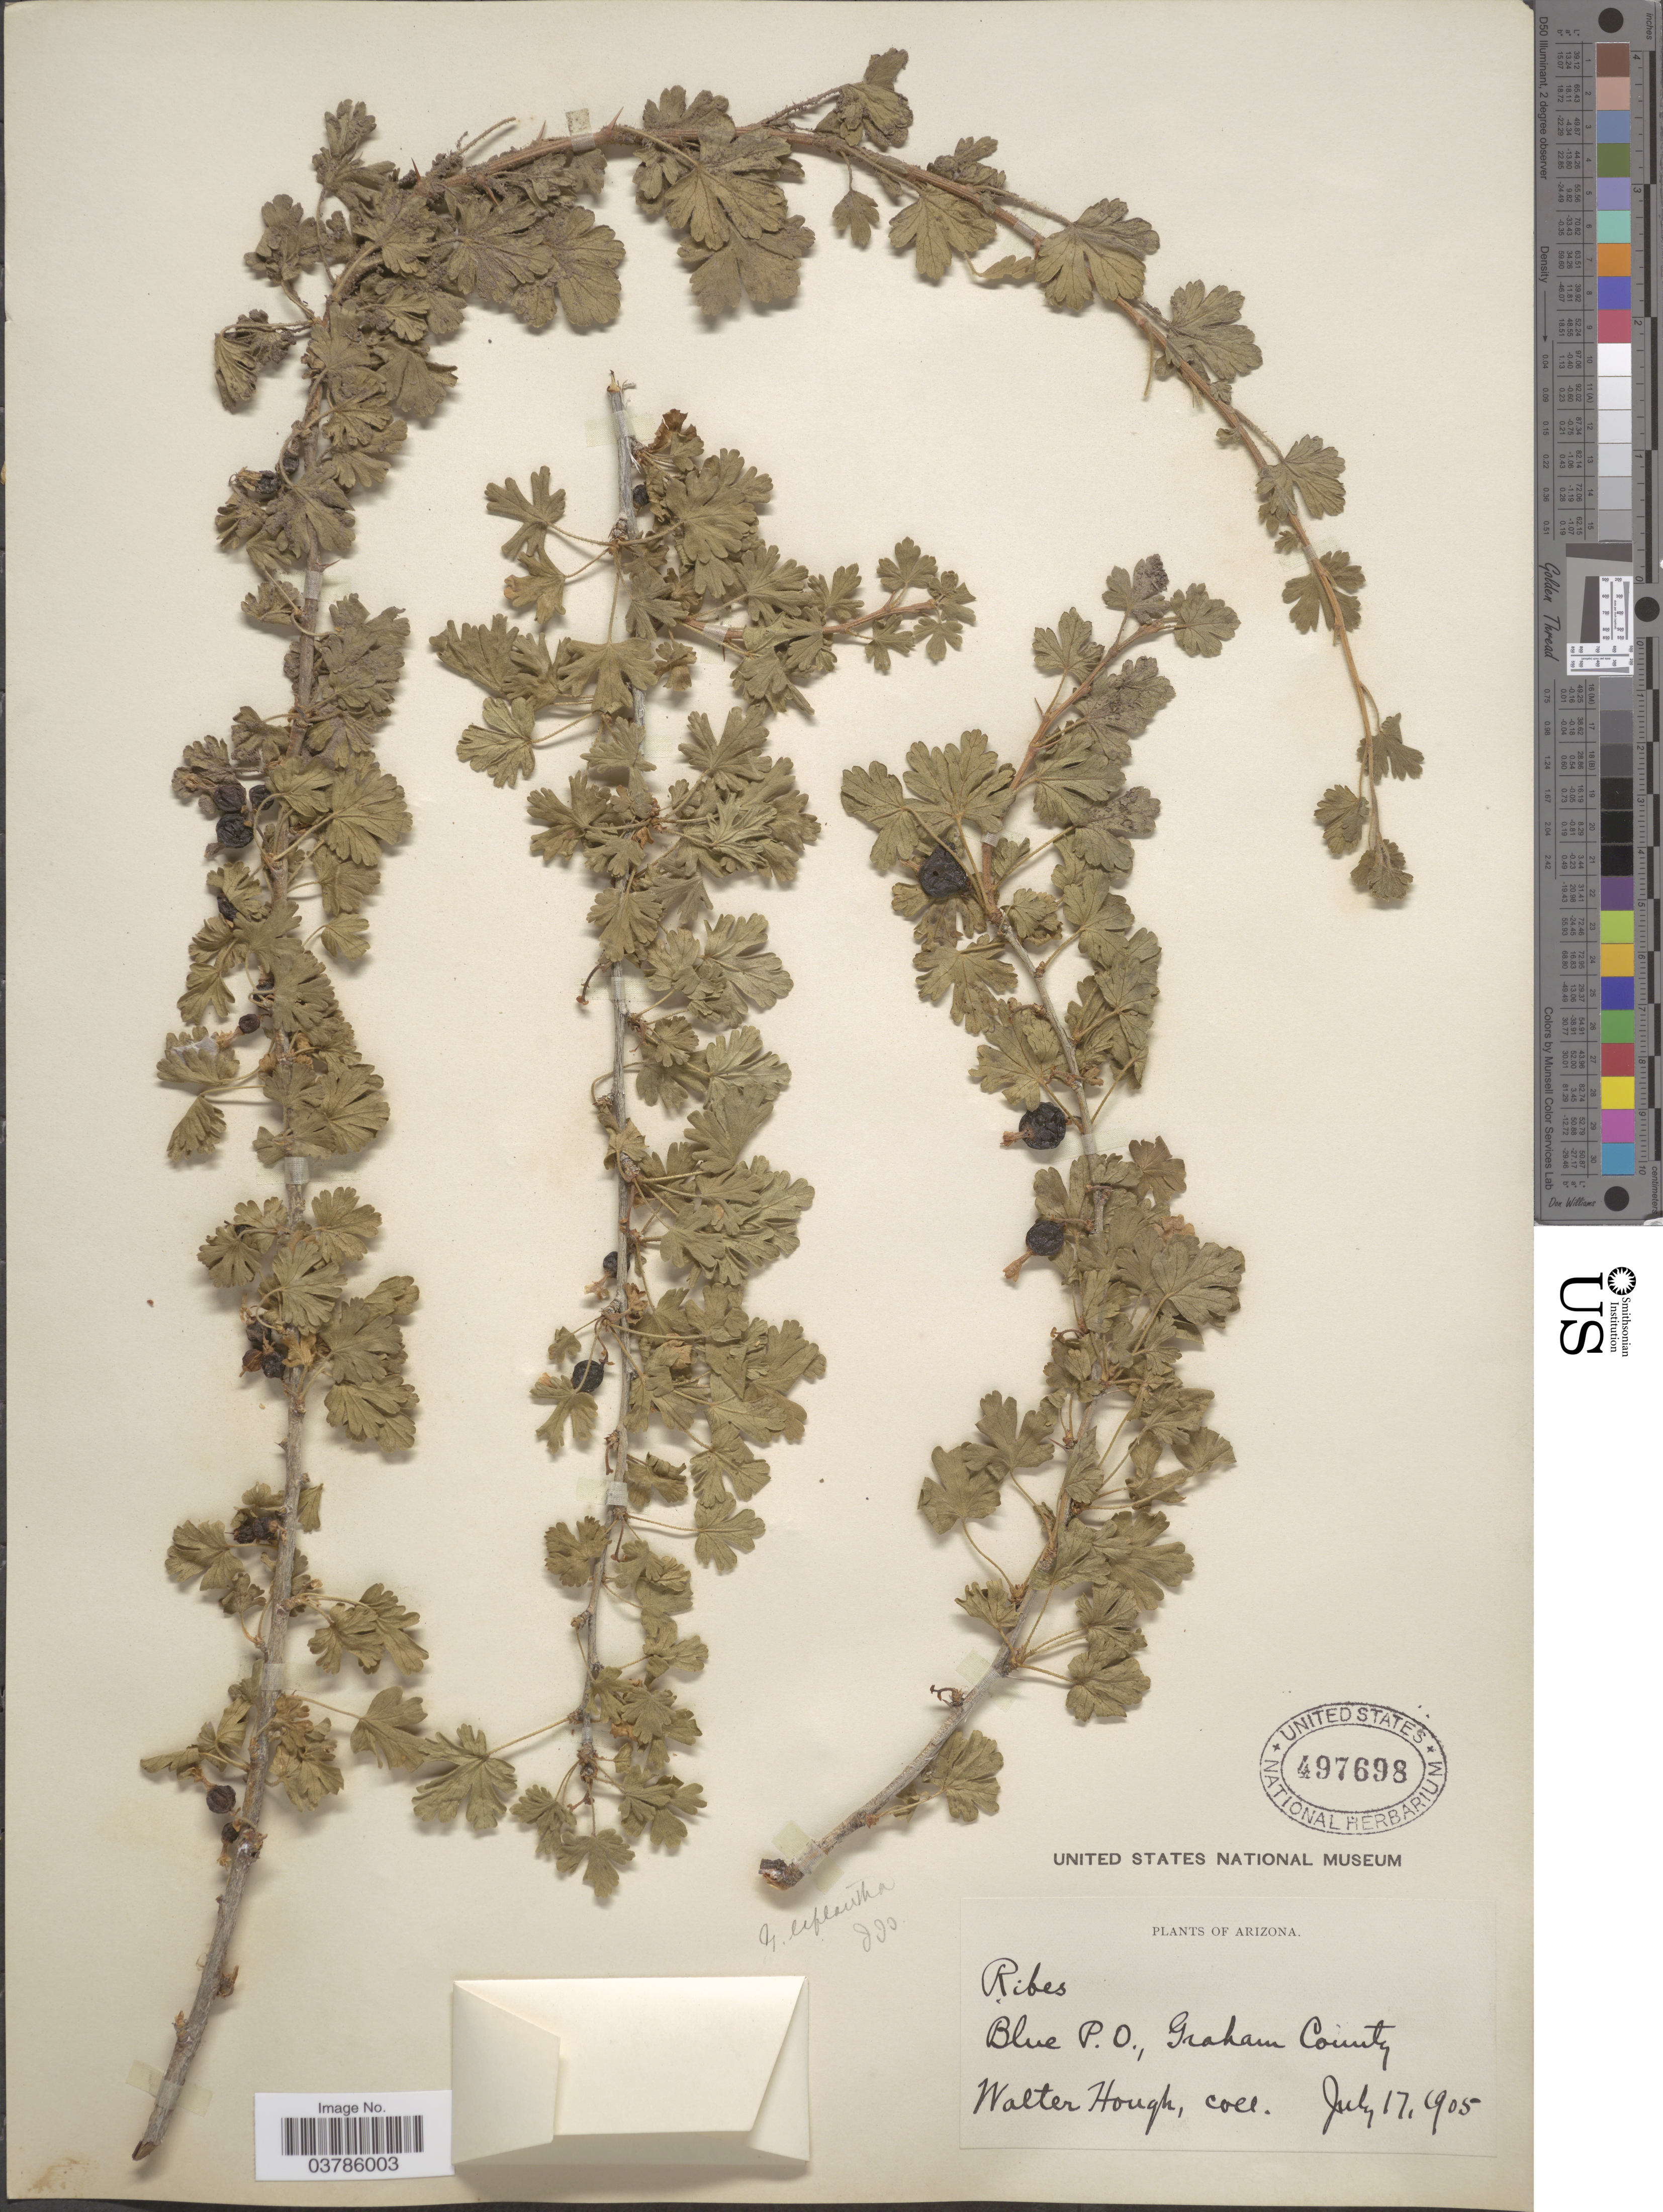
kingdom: Plantae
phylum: Tracheophyta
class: Magnoliopsida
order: Saxifragales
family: Grossulariaceae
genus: Ribes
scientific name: Ribes leptanthum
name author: A. Gray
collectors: W. Hough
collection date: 1905-07-17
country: United States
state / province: Arizona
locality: Blue P. O., Graham County.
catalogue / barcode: US 497698